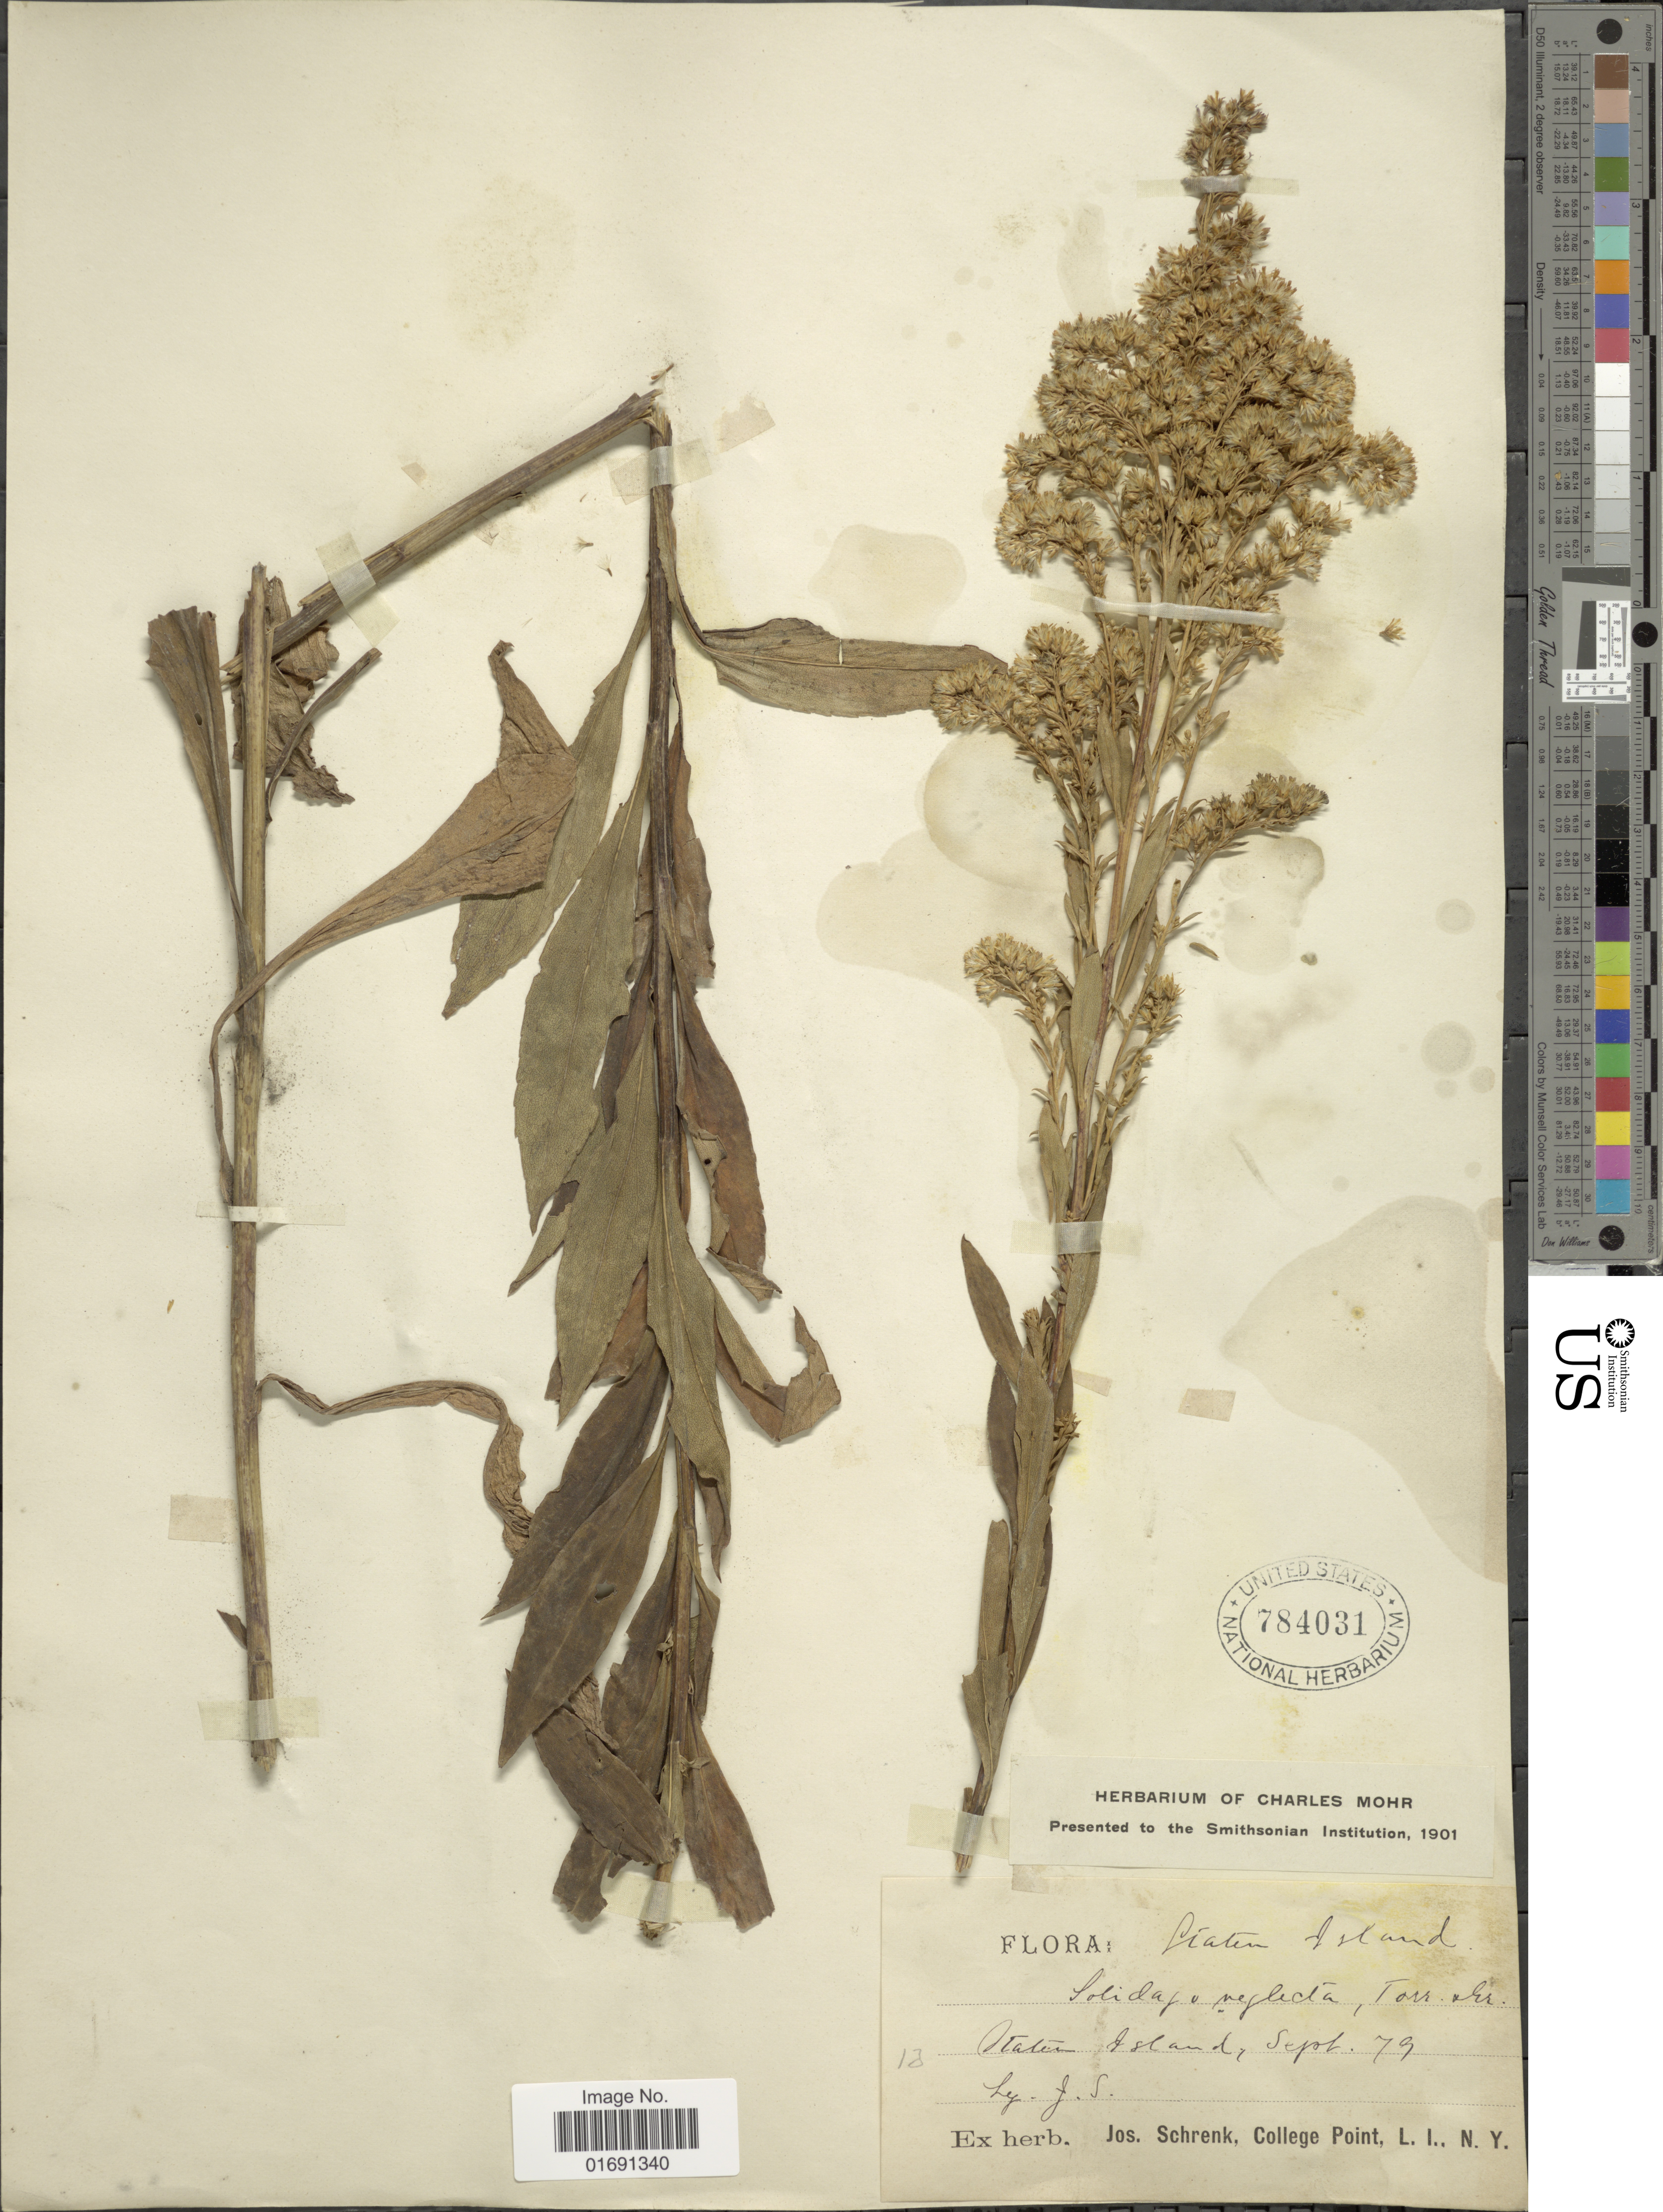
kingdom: Plantae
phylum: Tracheophyta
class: Magnoliopsida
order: Asterales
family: Asteraceae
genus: Solidago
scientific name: Solidago uniligulata var. neglecta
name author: Fernald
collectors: ex herb. Jos. Schrenk, College Point, L.I.. N. Y.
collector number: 13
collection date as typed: Transcribed d/m/y: /9/79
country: United States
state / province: New York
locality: Staten Island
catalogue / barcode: US 784031